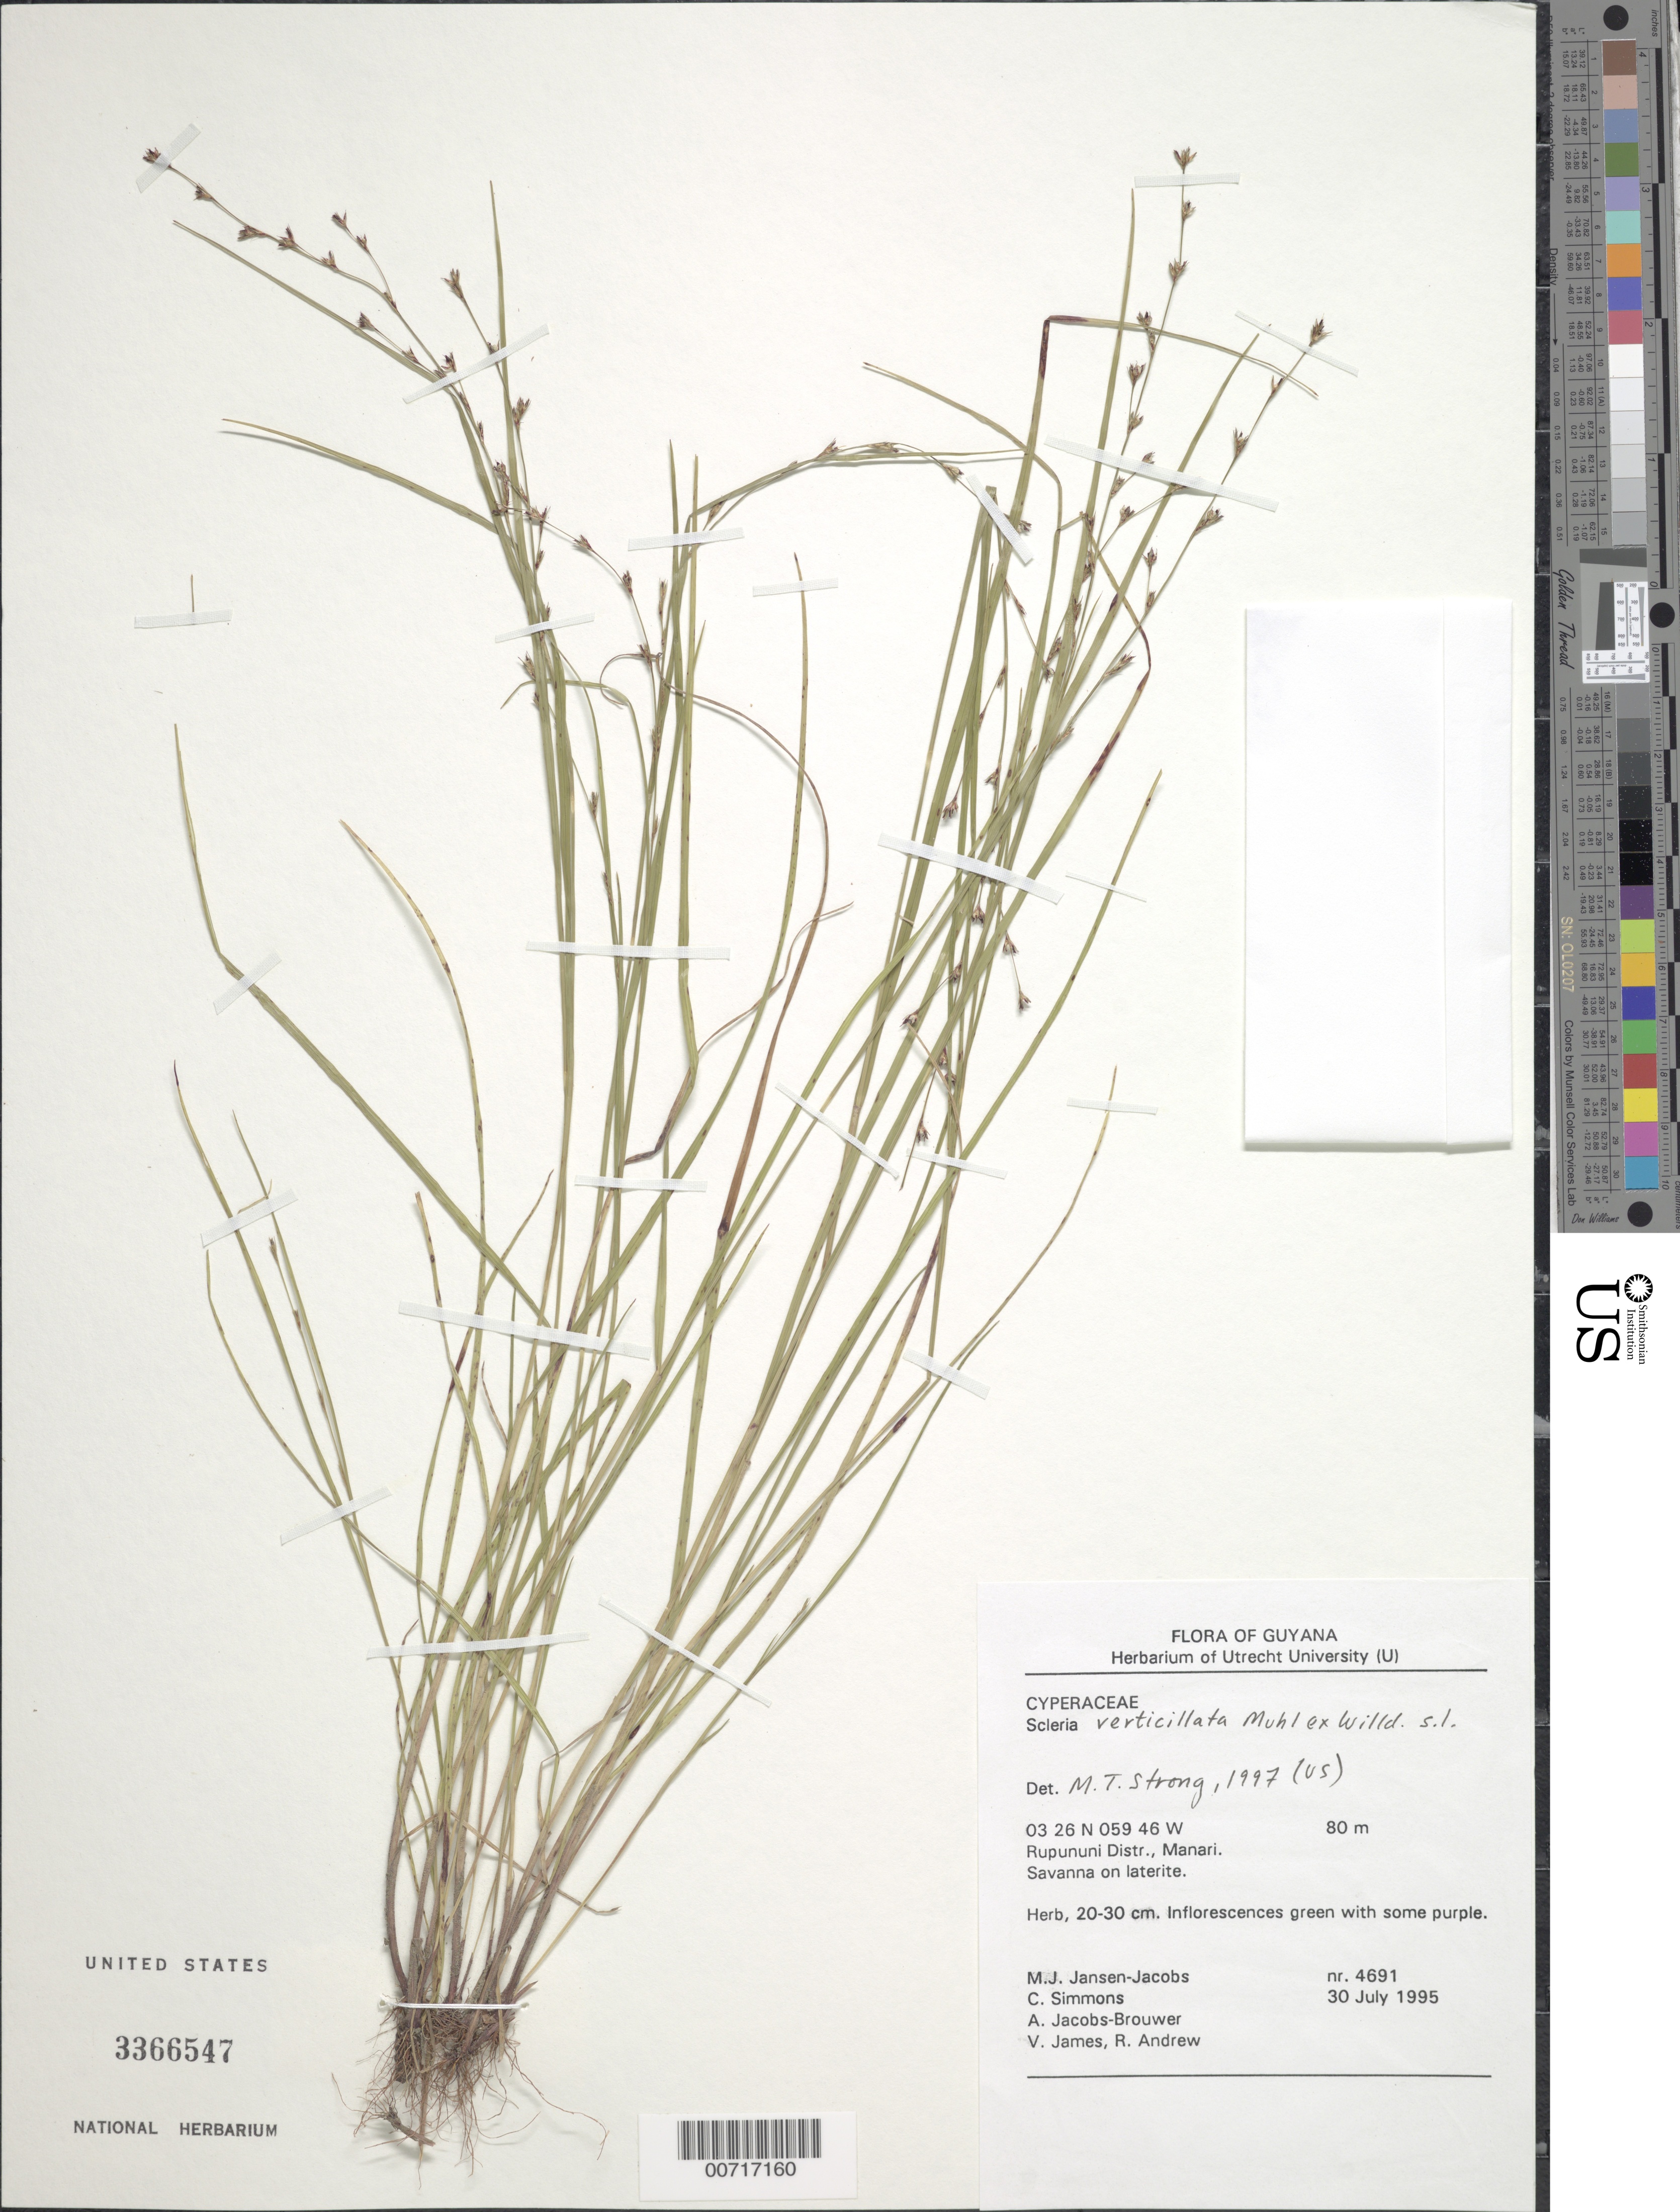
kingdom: Plantae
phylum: Tracheophyta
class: Liliopsida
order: Poales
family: Cyperaceae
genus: Scleria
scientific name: Scleria verticillata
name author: Muhl. ex Willd.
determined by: Strong, M. T., (US), Smithsonian Institution - National Museum of Natural History (UNITED STATES)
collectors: M. J. Jansen-Jacobs, C. Simons, A. Jacobs-Brouwer, V. James & R. Andrew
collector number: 4691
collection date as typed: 30-Jul-95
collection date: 1995-07-30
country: Guyana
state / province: U. Takutu-U. Essequibo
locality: Manari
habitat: Savanna on laterite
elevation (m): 80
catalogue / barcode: US 3366547